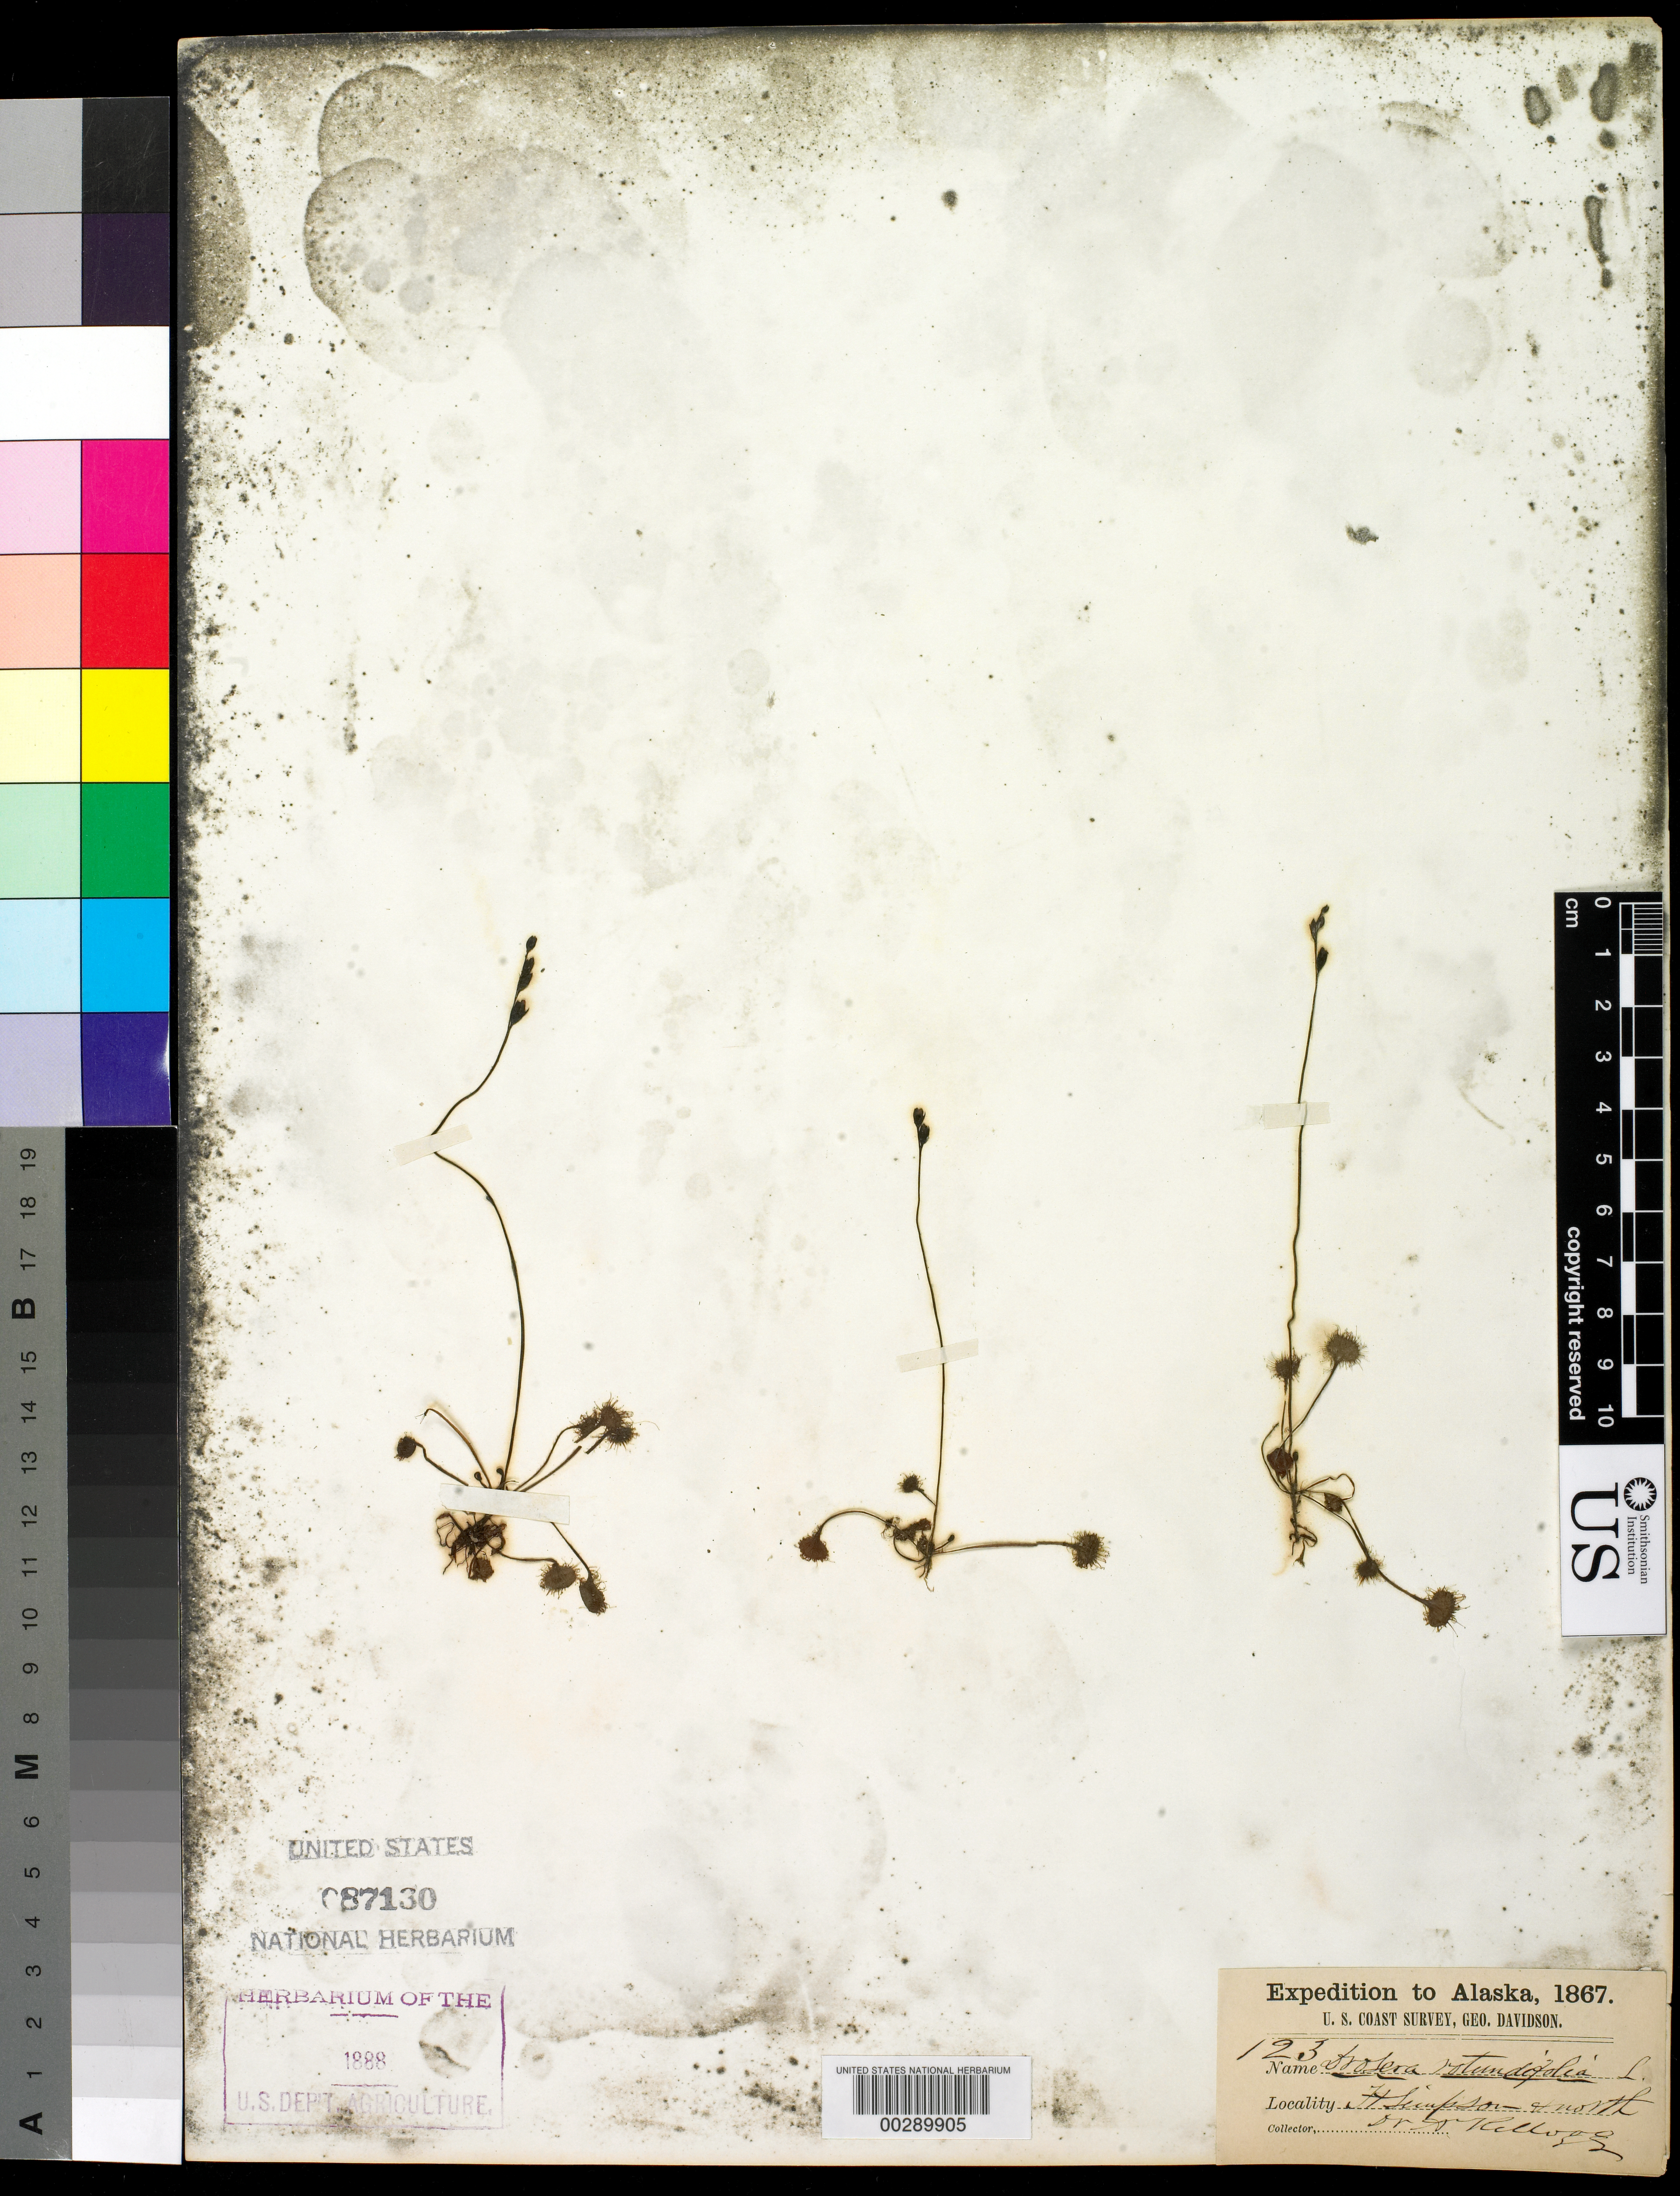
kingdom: Plantae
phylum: Tracheophyta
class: Magnoliopsida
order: Caryophyllales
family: Droseraceae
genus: Drosera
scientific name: Drosera rotundifolia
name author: L.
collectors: -- Kellogg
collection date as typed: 1867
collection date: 1867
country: United States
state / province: Alaska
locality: Ft. simpson and north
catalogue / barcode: US 87130